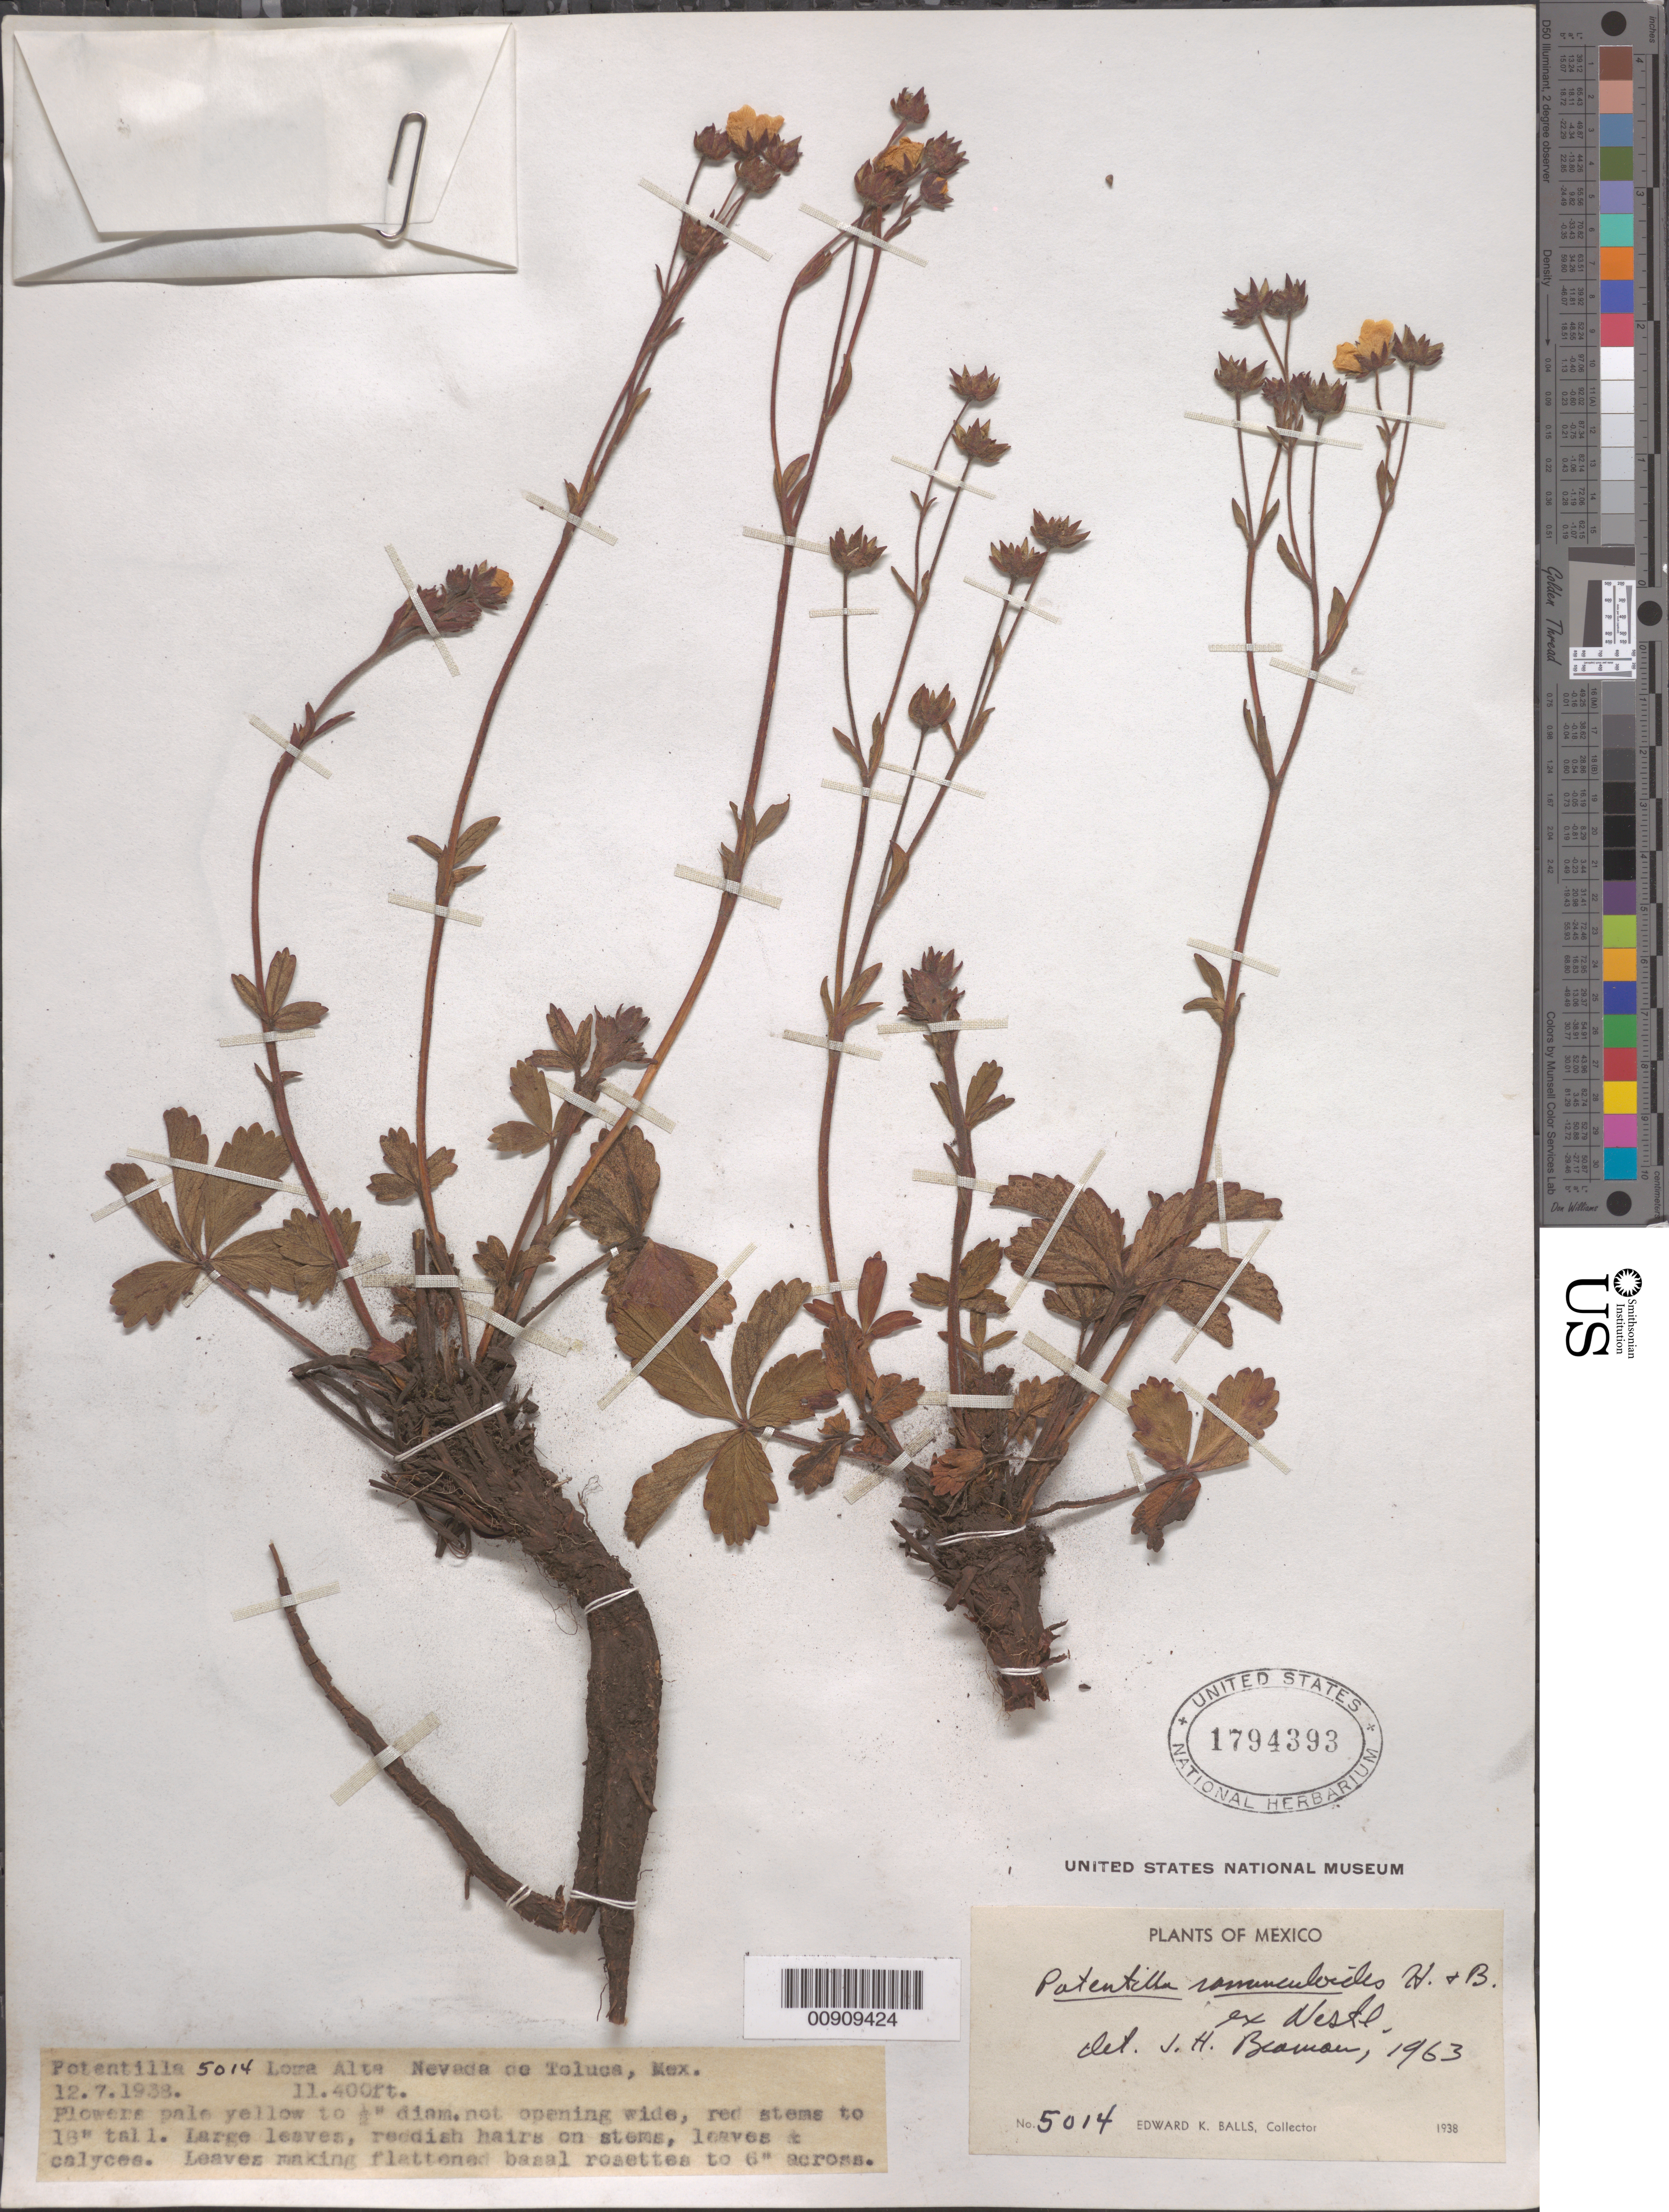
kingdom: Plantae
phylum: Tracheophyta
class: Magnoliopsida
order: Rosales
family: Rosaceae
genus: Potentilla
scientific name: Potentilla ranunculoides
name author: Humb. & Bonpl. ex Nestl.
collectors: E. K. Balls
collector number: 5014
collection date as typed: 12 Jul 1938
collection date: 1938-07-12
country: Mexico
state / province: México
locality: Loma Alta, Nevada [sic] de Toluca, State of Mexico.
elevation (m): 3475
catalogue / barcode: US 1794393